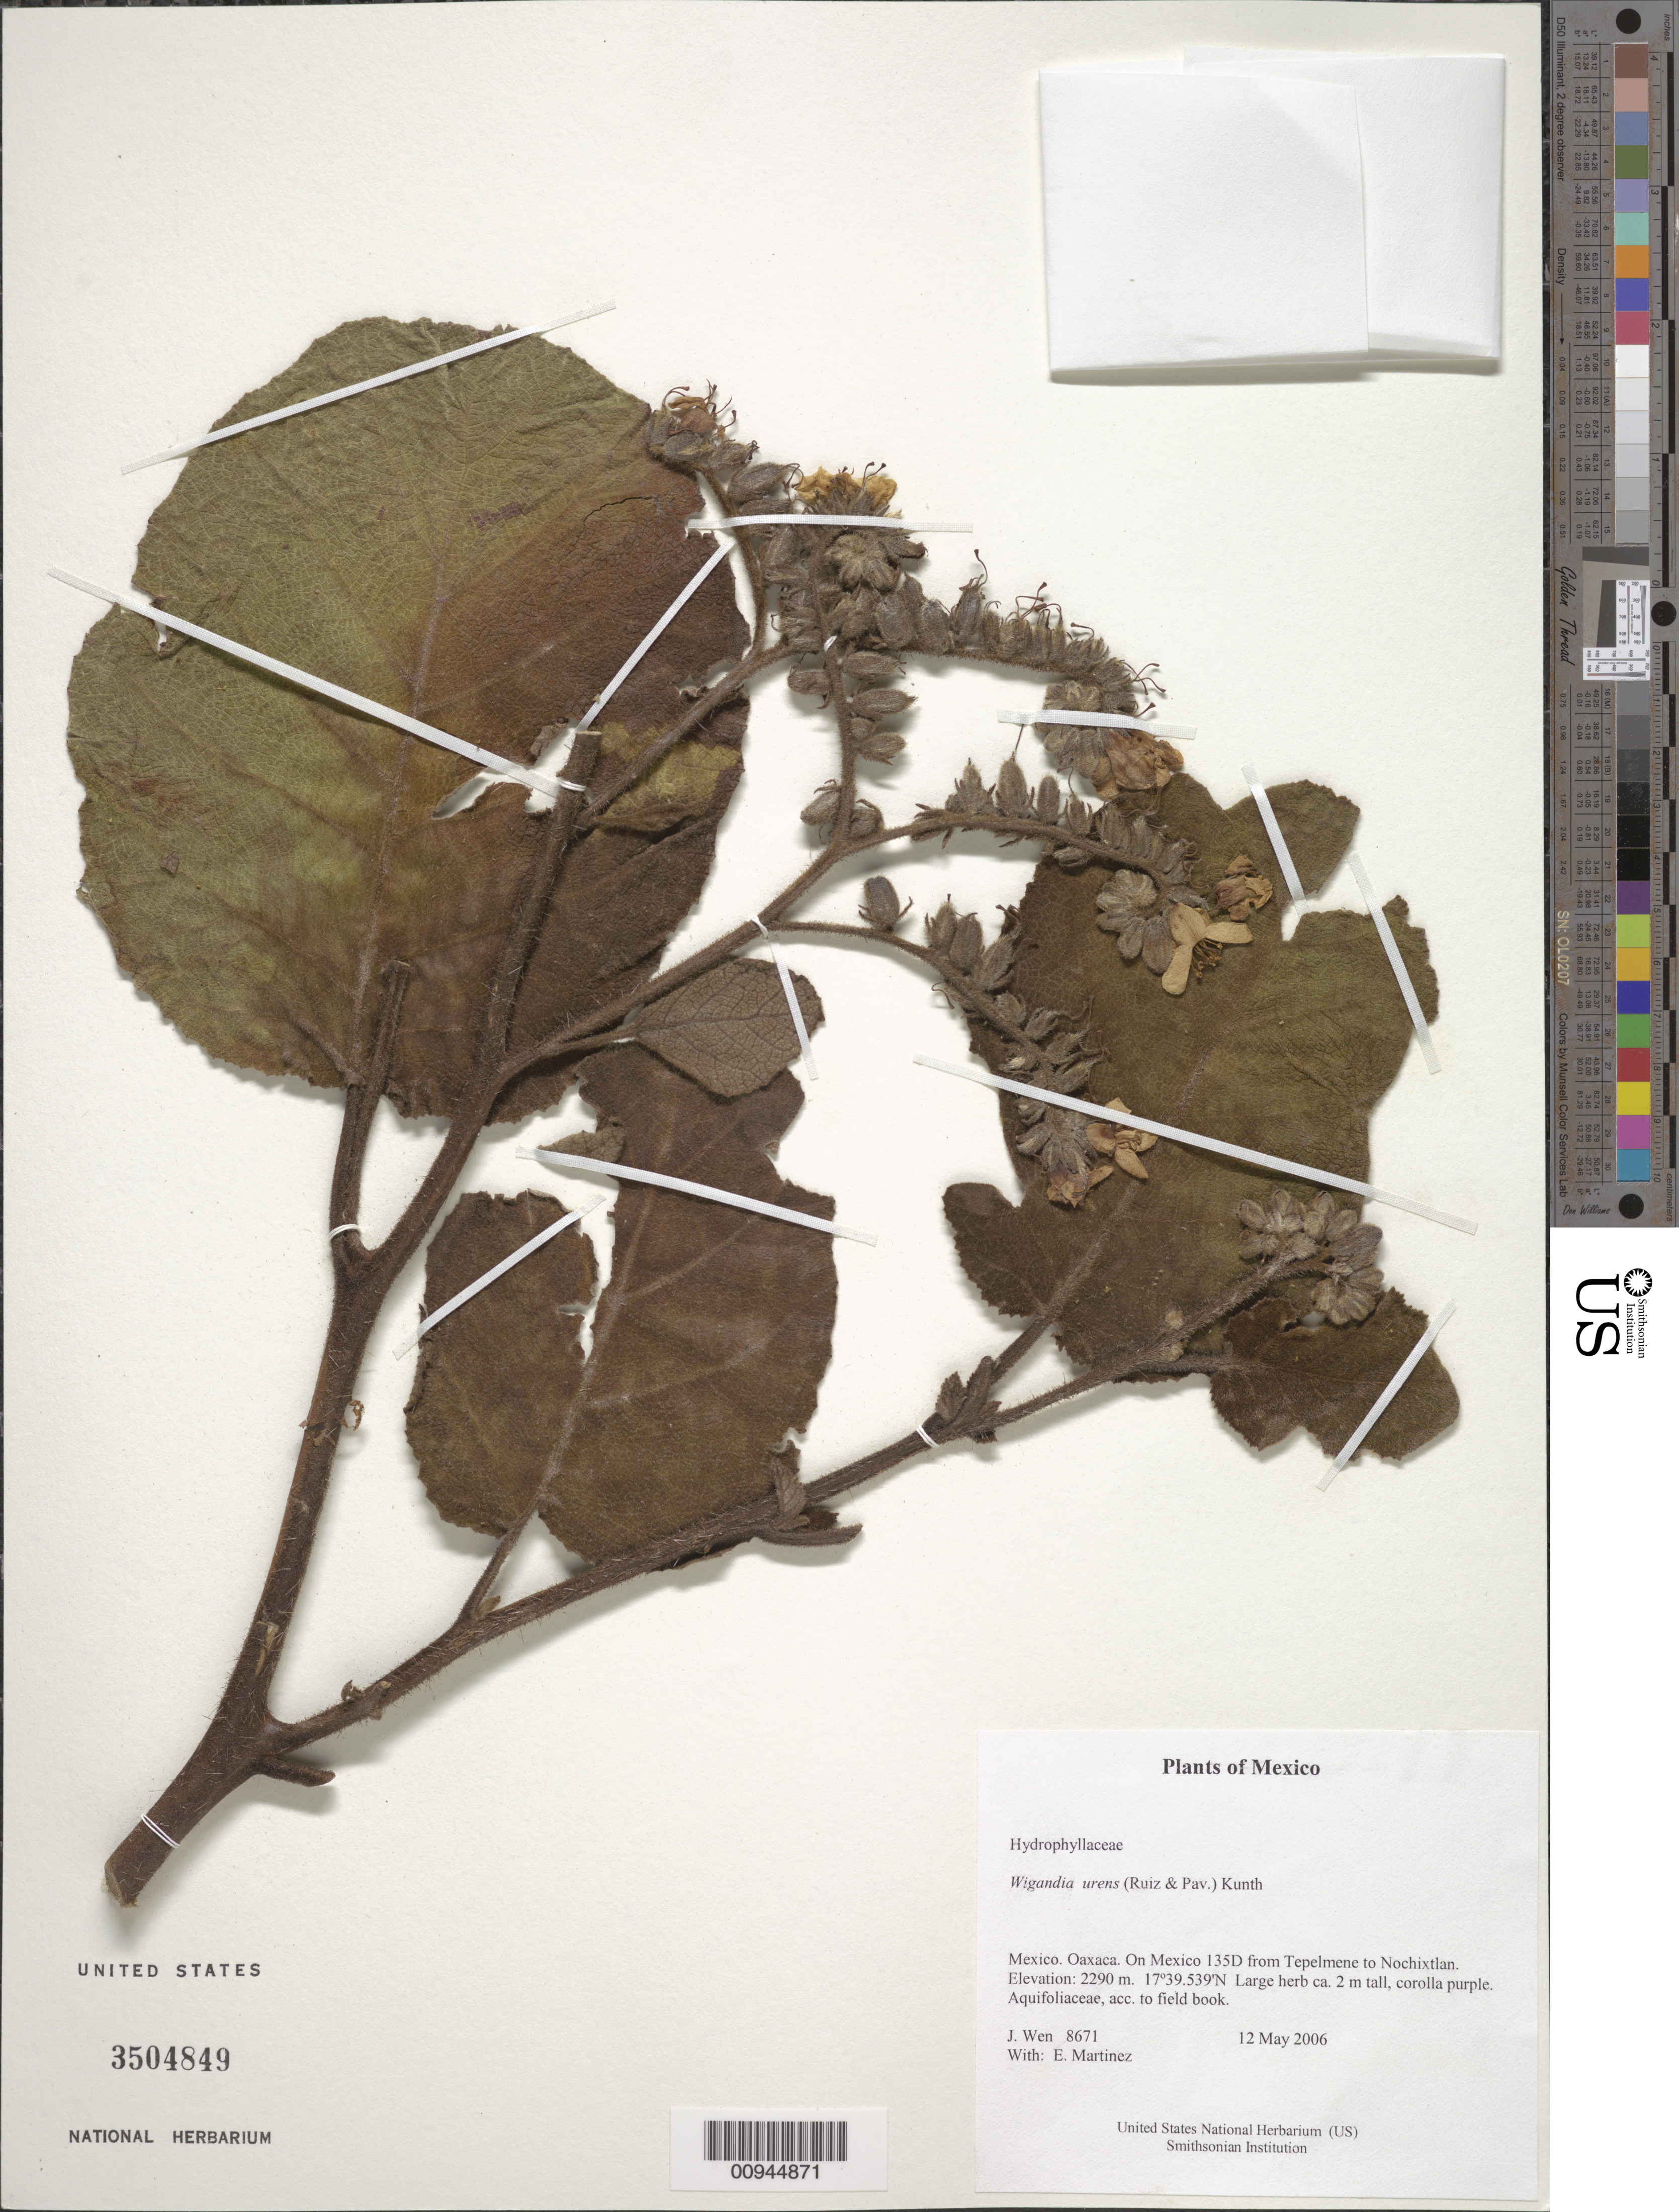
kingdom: Plantae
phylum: Tracheophyta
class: Magnoliopsida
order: Boraginales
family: Namaceae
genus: Wigandia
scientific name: Wigandia urens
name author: (Ruiz & Pav.) Kunth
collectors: J. Wen & E. Martínez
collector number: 8671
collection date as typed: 12 May 2006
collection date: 2006-05-12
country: Mexico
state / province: Oaxaca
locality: On Mexico 135D from Tepelmene to Nochixtlan.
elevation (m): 2290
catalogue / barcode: US 3504849